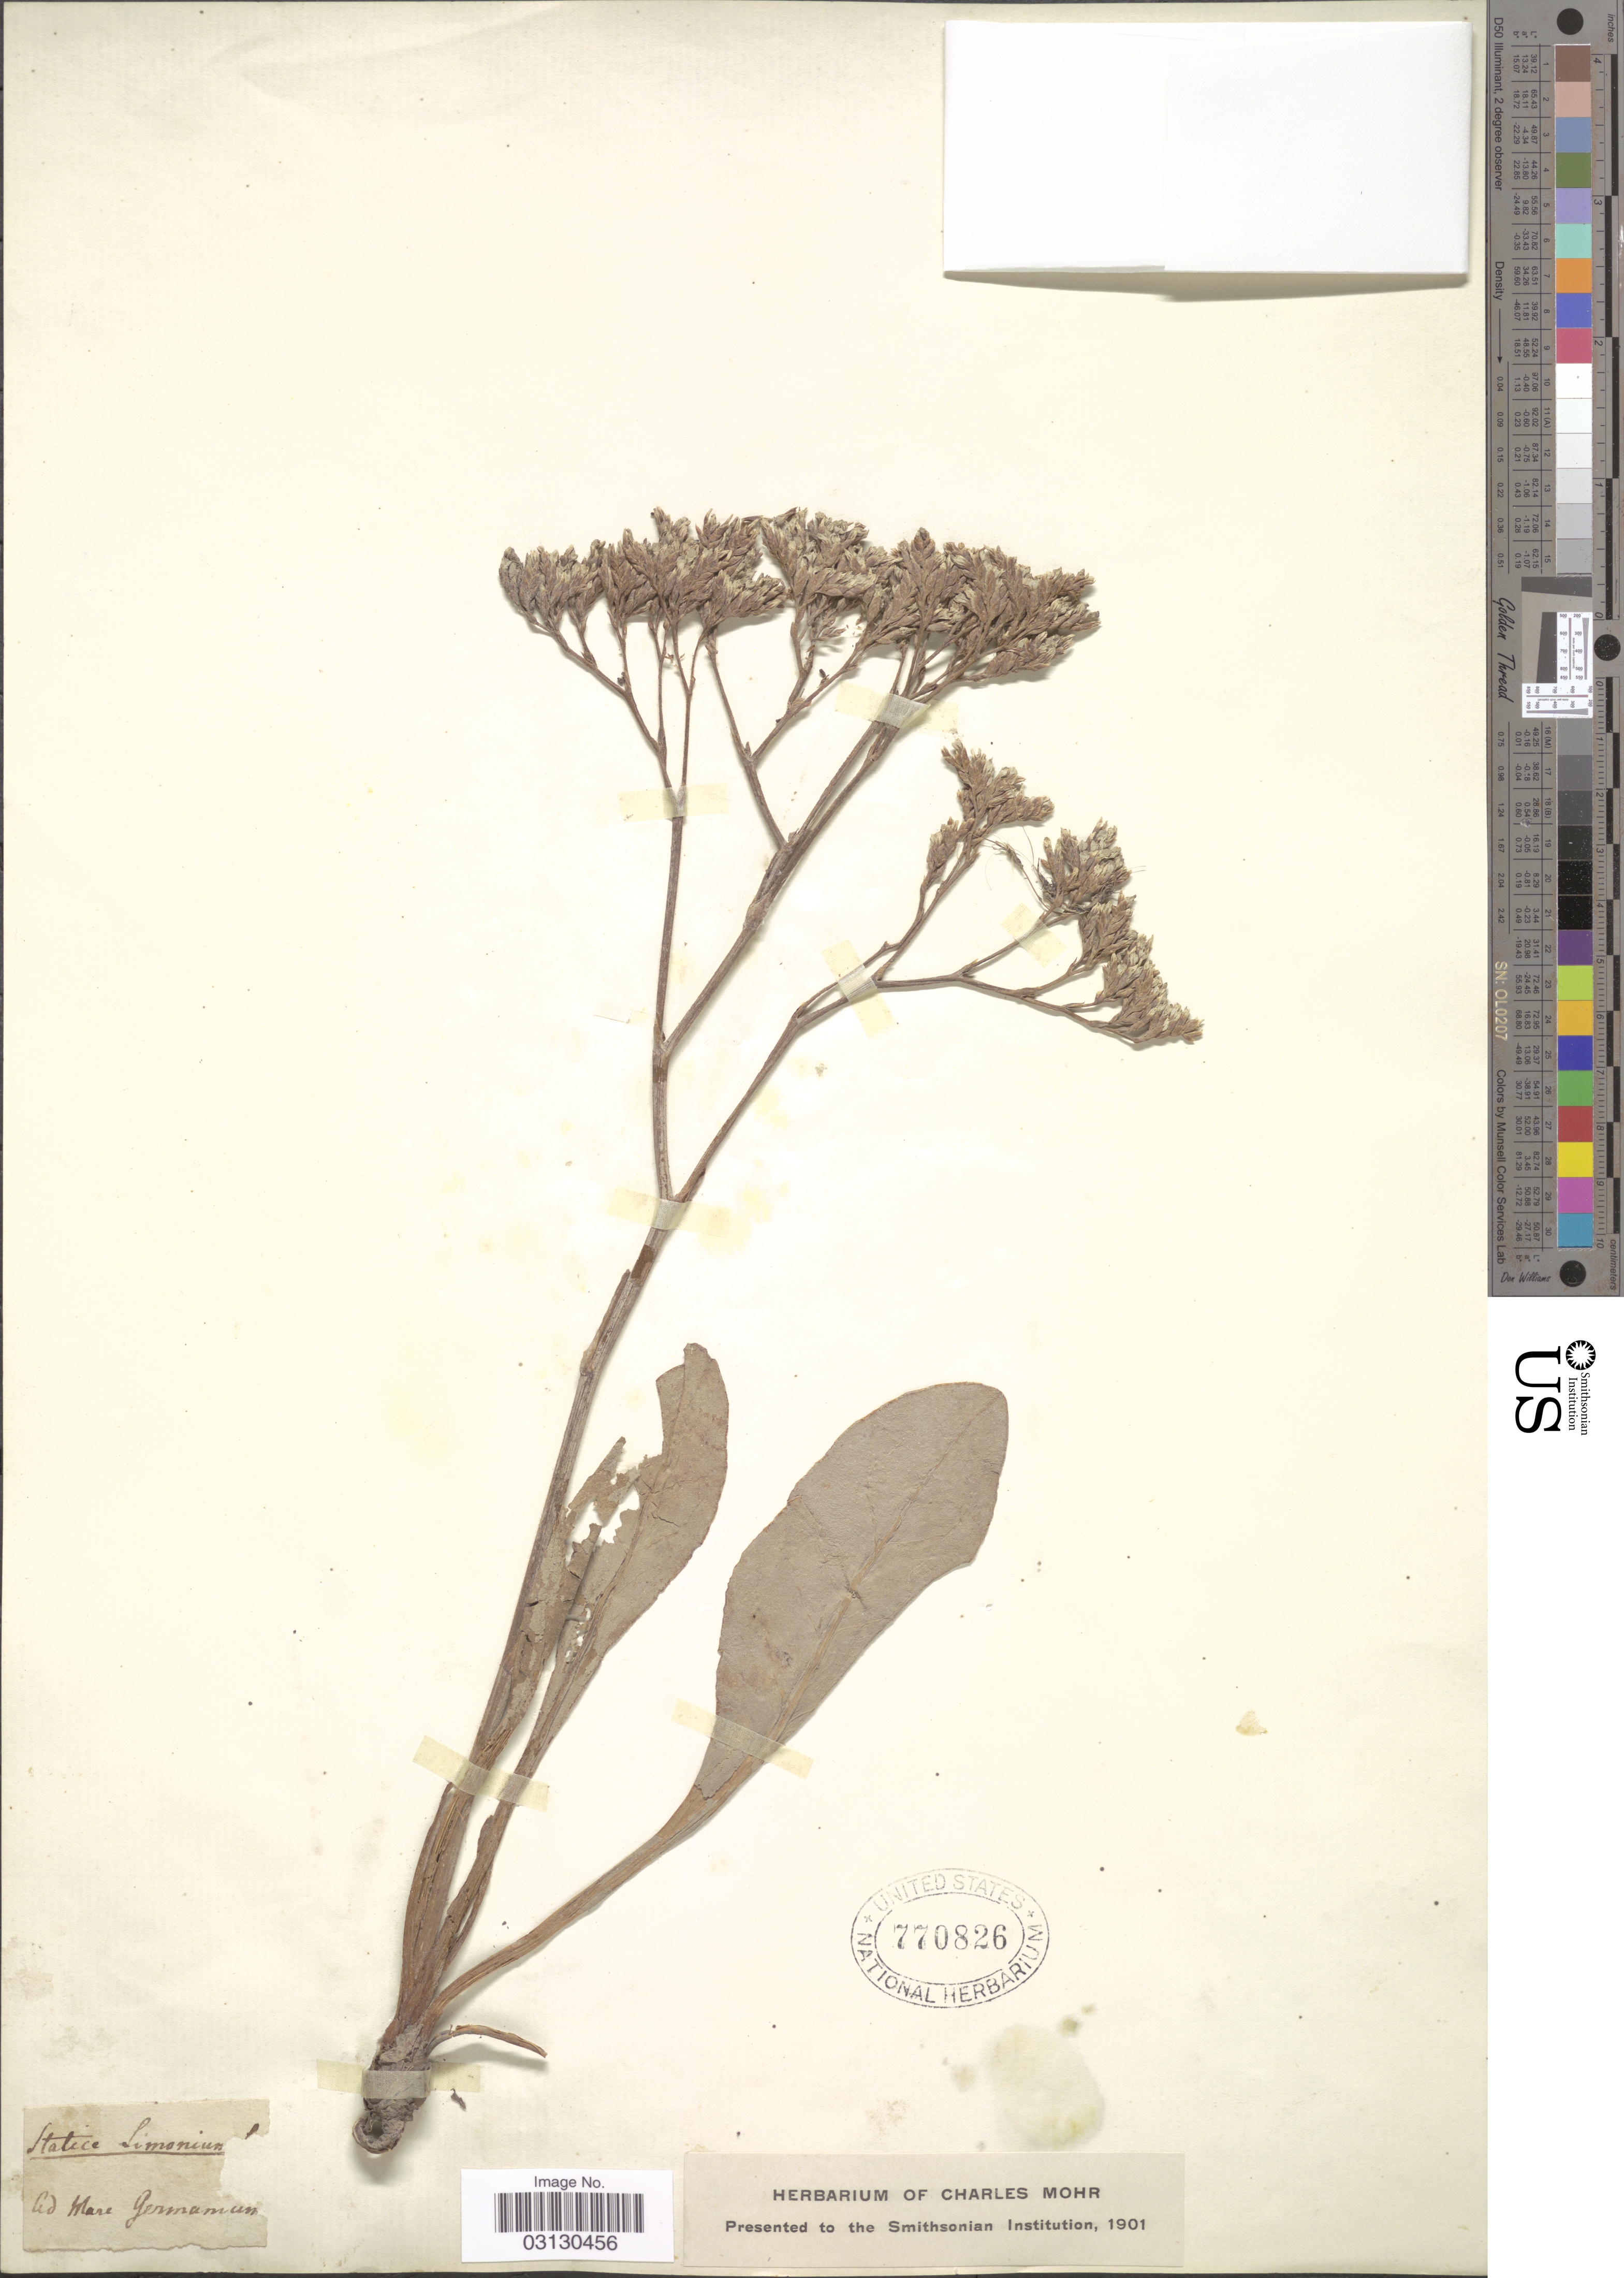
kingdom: Plantae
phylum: Tracheophyta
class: Magnoliopsida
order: Caryophyllales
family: Plumbaginaceae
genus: Limonium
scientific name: Limonium limonium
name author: (L.) A.Lyons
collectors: ex herb. Charles Mohr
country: Germany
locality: Ad Mare Germamun [interpreted].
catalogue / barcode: US 770826